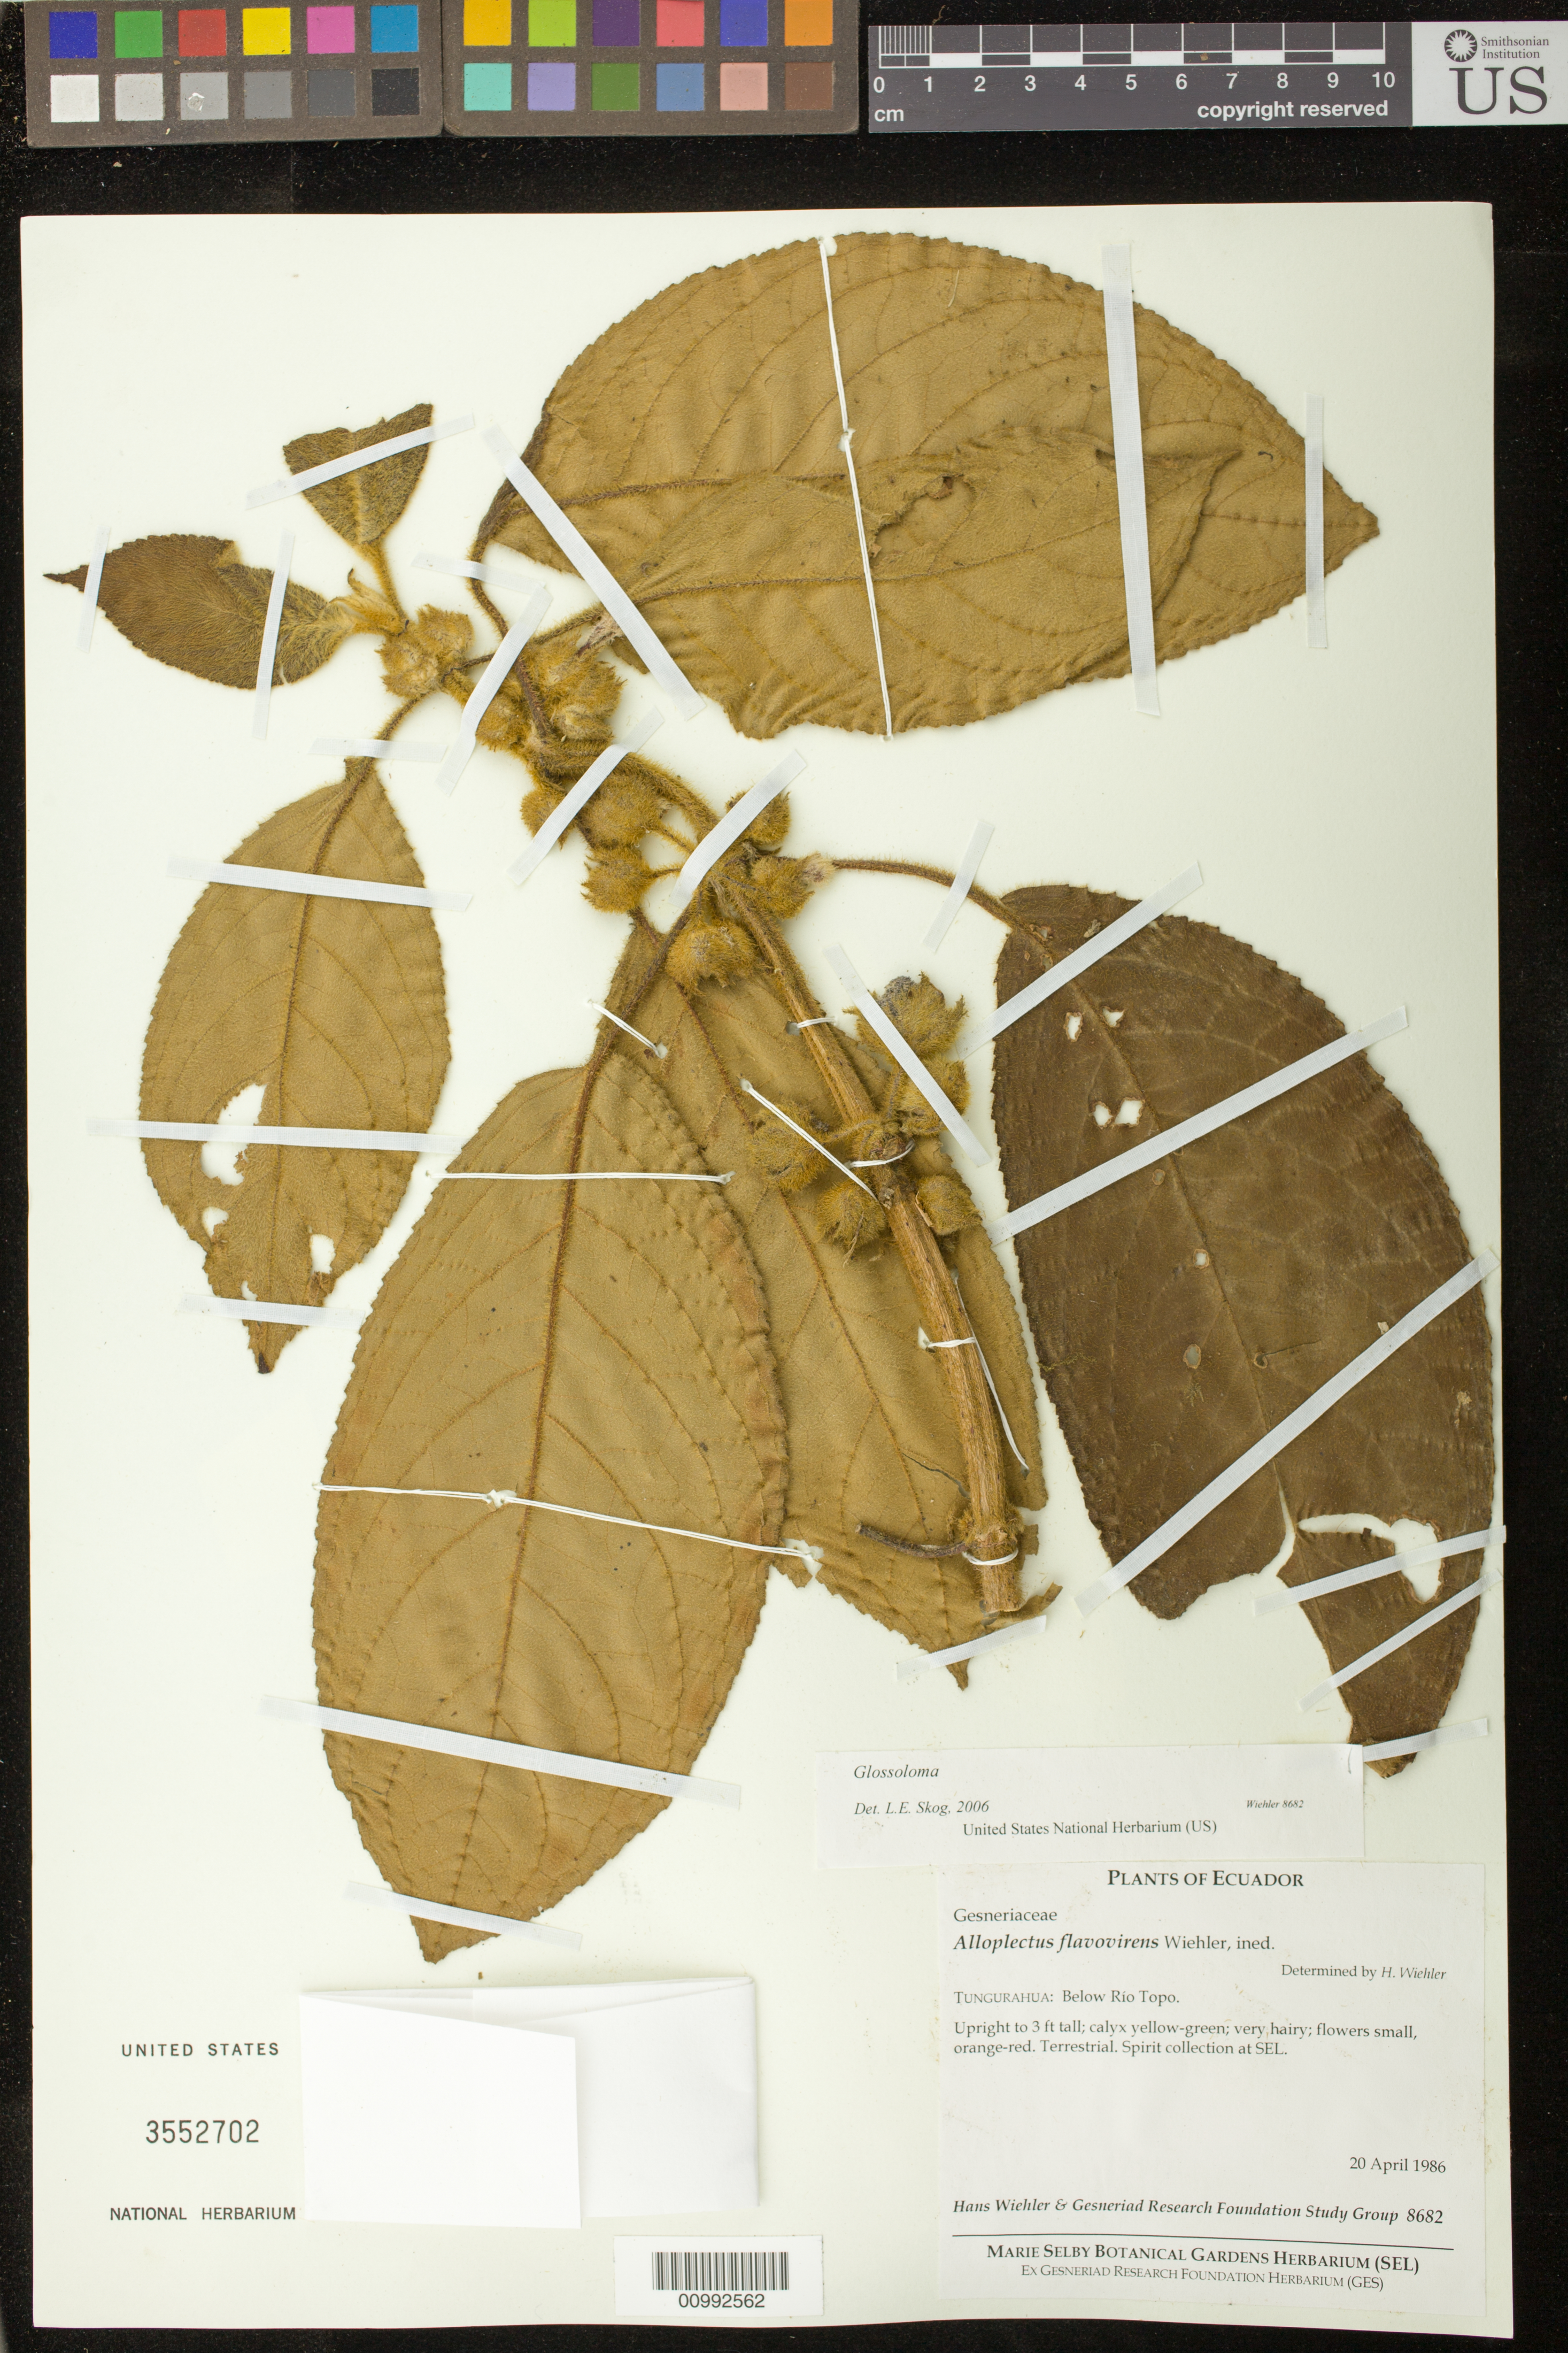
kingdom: Plantae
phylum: Tracheophyta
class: Magnoliopsida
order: Lamiales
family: Gesneriaceae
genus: Glossoloma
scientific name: Glossoloma sp.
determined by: Skog, Laurence E.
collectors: H. J. Wiehler & GRF Study Group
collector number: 8682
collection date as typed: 20 Apr 1986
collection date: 1986-04-20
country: Ecuador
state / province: Tungurahua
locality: Tungurahua: below Rio Topo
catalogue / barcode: US 3552702